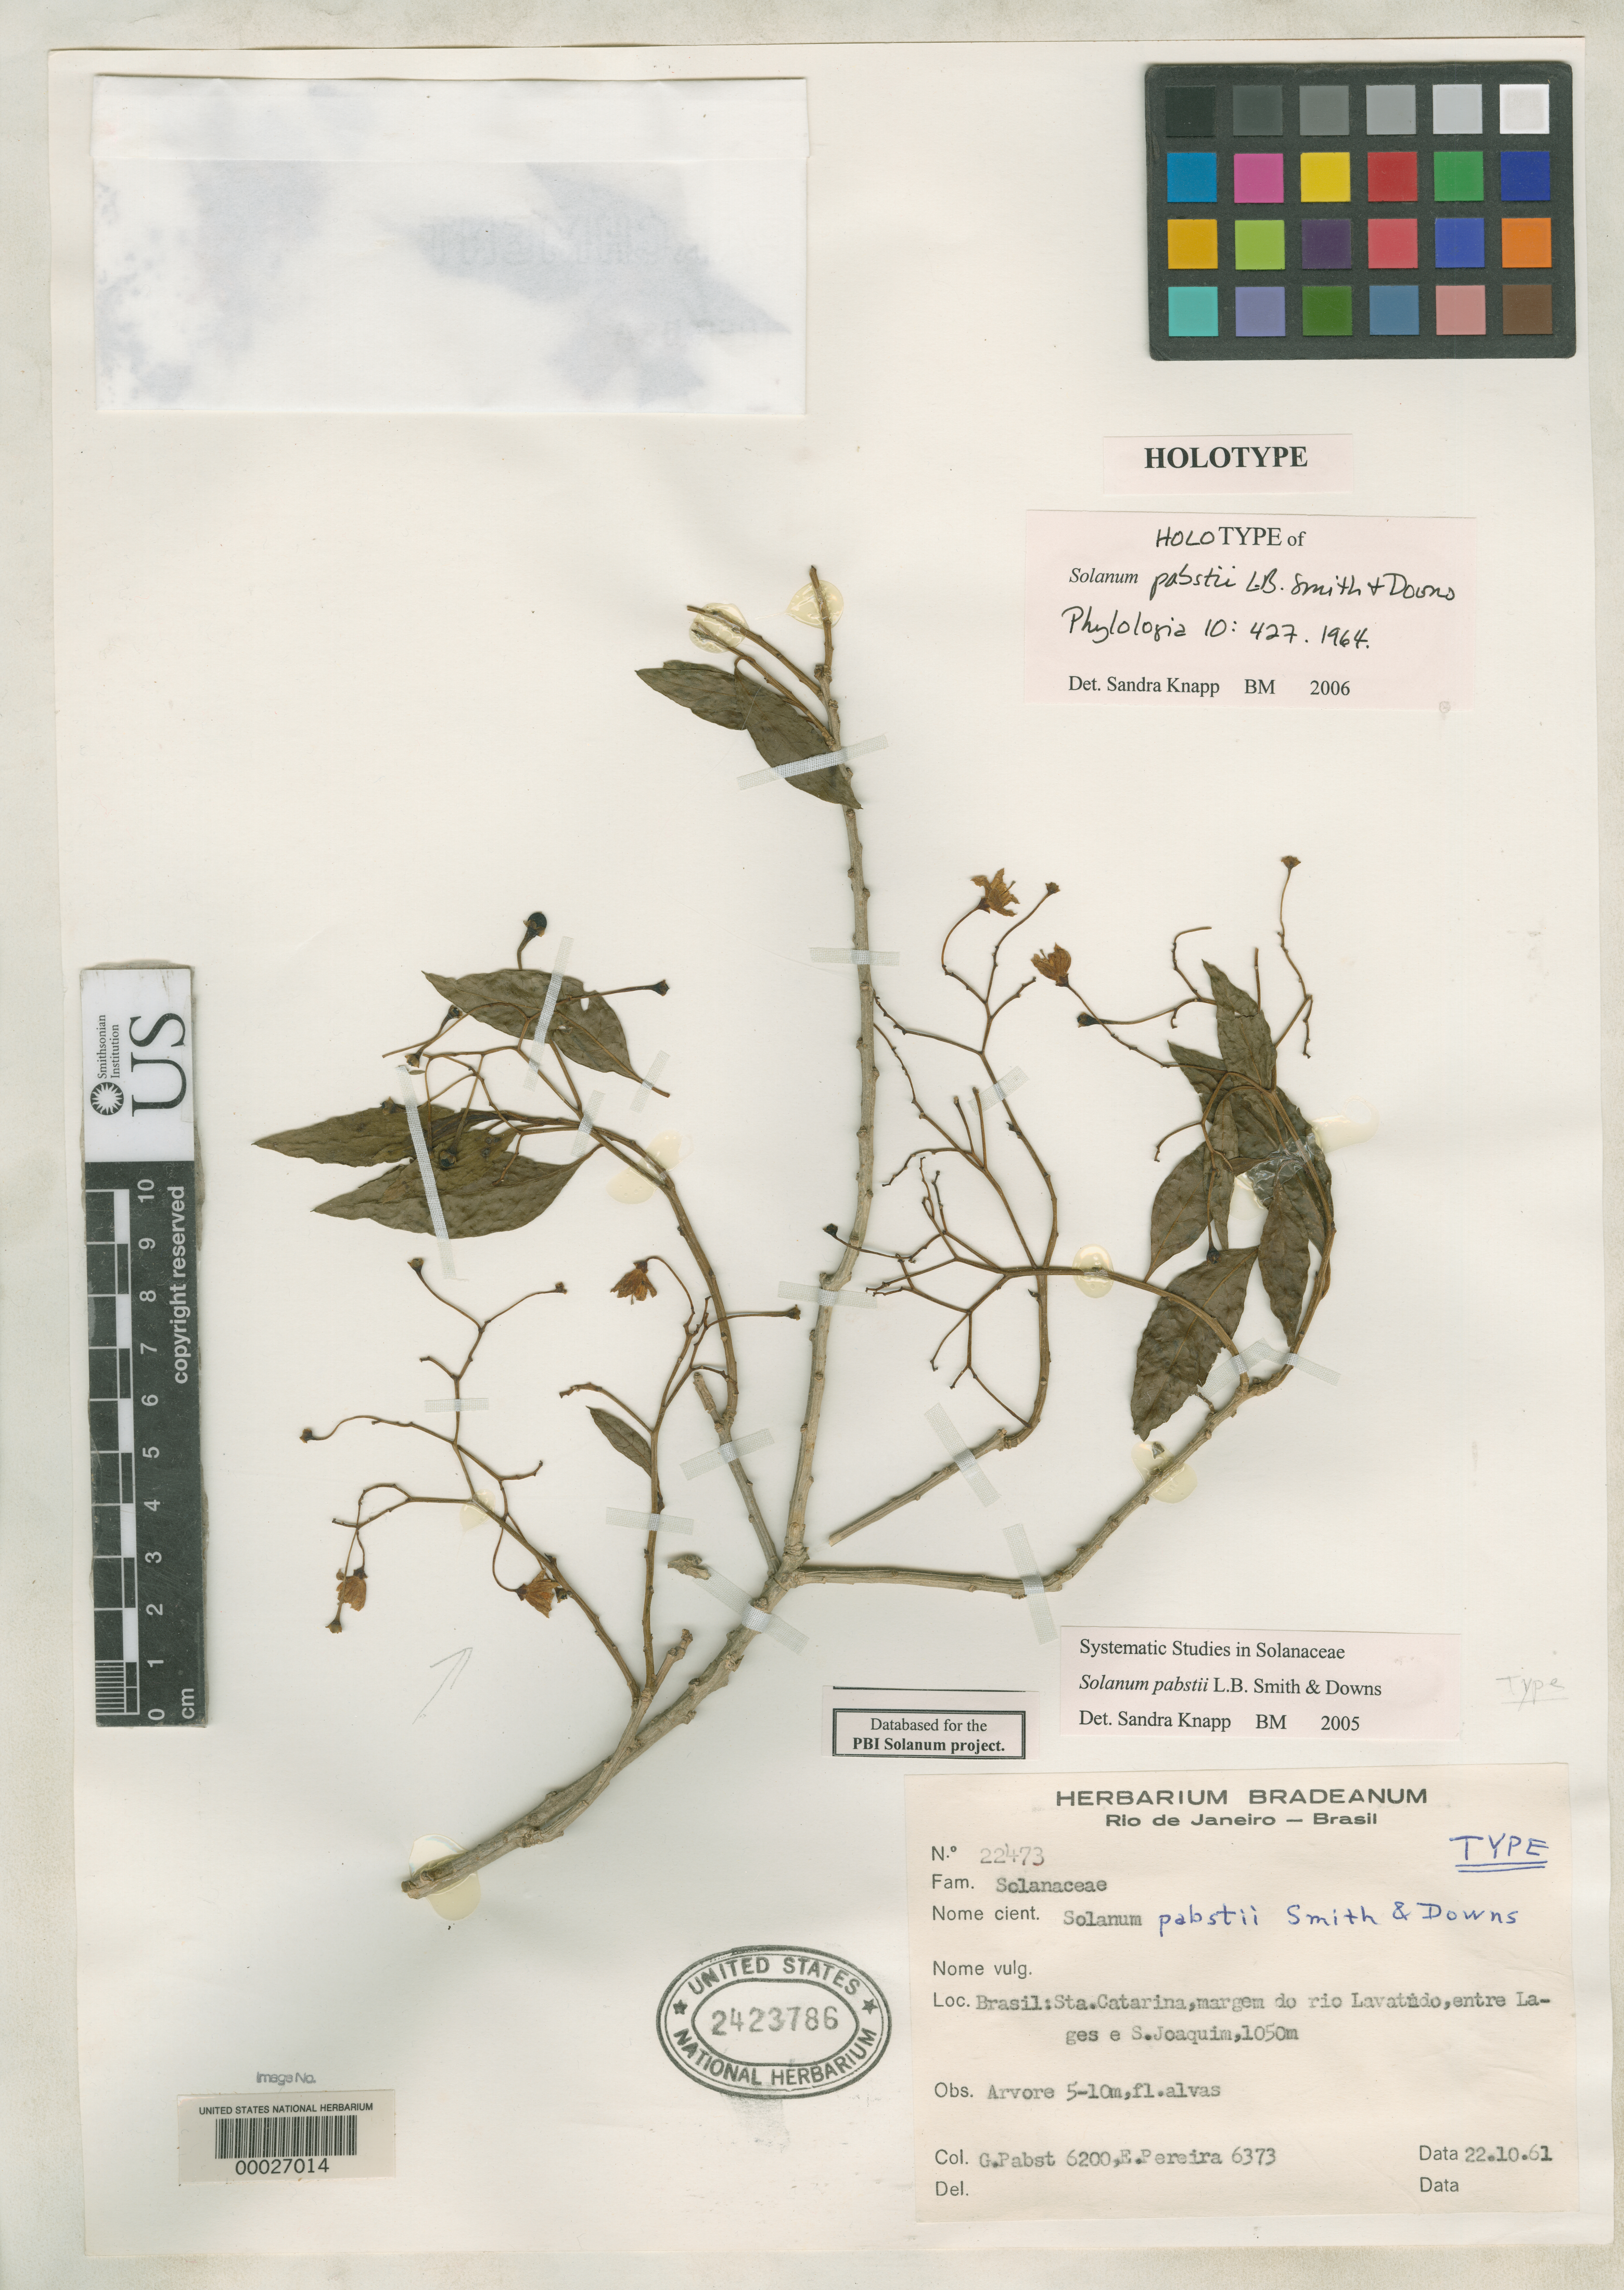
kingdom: Plantae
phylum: Tracheophyta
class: Magnoliopsida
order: Solanales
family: Solanaceae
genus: Solanum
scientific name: Solanum pabstii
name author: L.B. Sm. & Downs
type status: Holotype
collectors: G. F. J. Pabst & E. Pereira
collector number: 6373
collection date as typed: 22 Oct 1961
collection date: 1961-10-22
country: Brazil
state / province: Santa Catarina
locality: Margem do rio Lavatudo, entre Lages e S. Joaquim.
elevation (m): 1050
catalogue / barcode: US 2423786